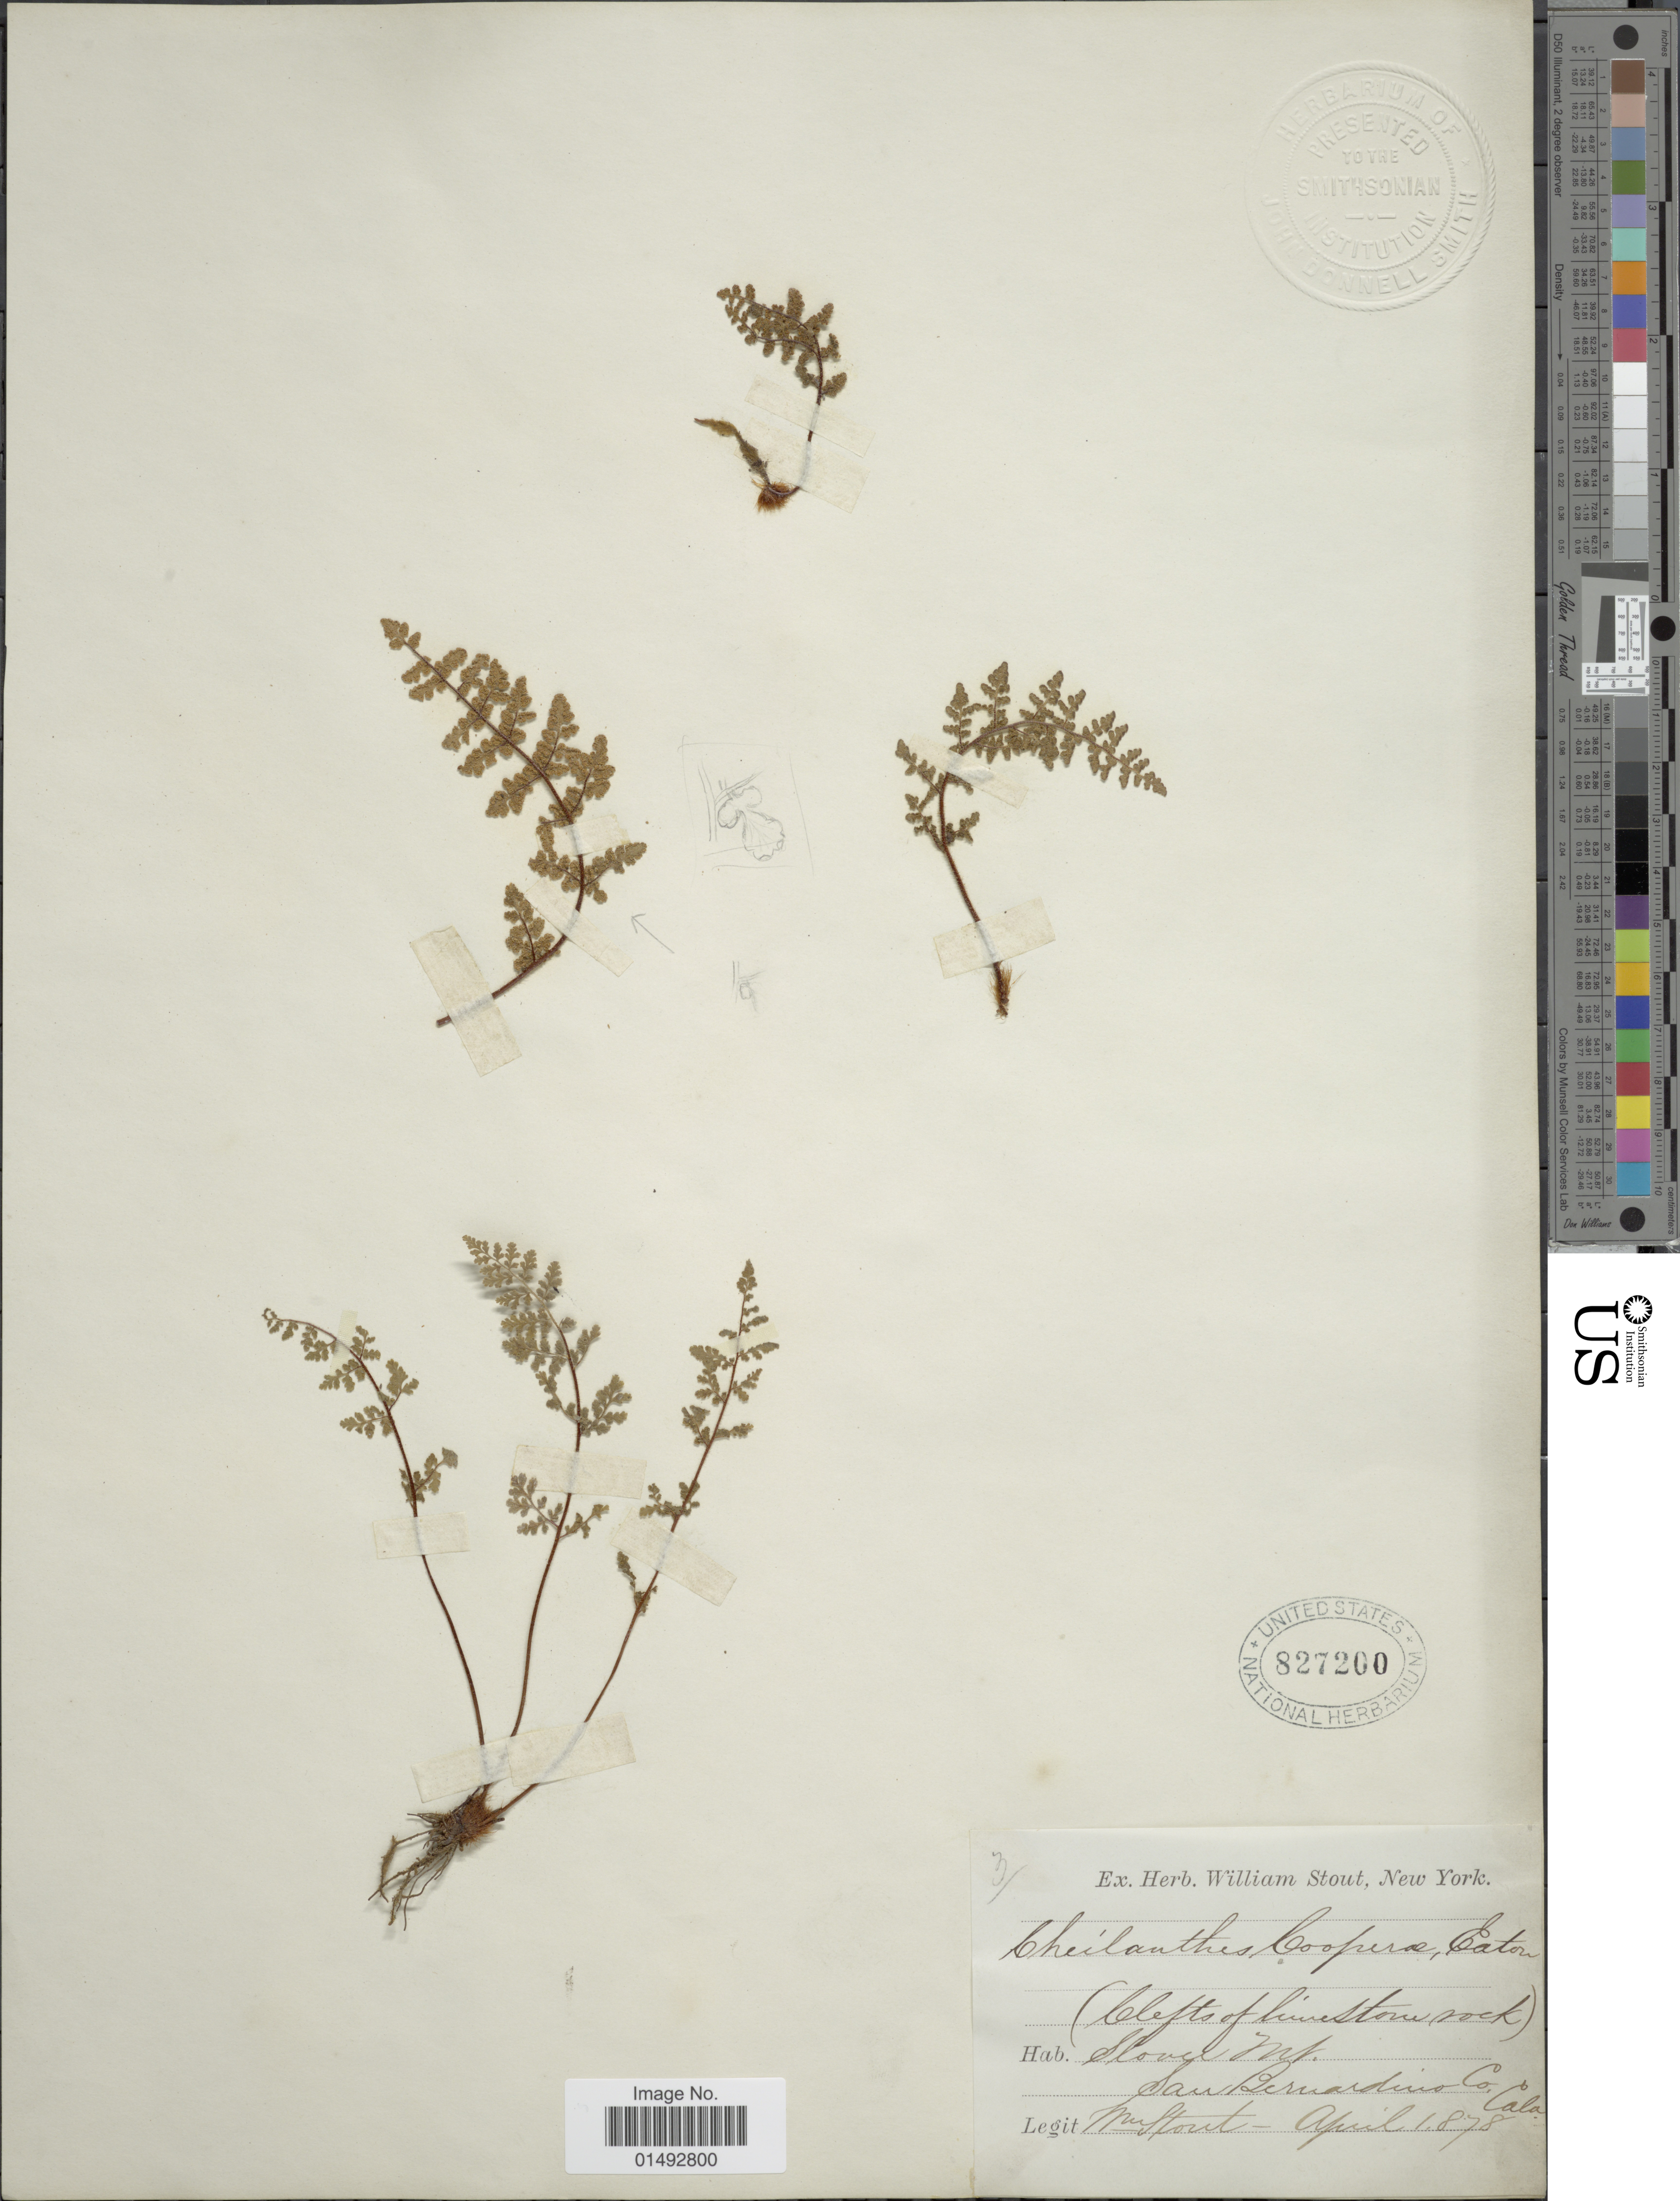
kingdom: Plantae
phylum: Tracheophyta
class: Polypodiopsida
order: Polypodiales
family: Pteridaceae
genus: Myriopteris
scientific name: Myriopteris cooperae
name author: (D.C. Eaton) Grusz & Windham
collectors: W. Stout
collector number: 3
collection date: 1878-04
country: United States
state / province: California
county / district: San Bernardino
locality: Slover Mt. San Bernardino Co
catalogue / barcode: US 827200